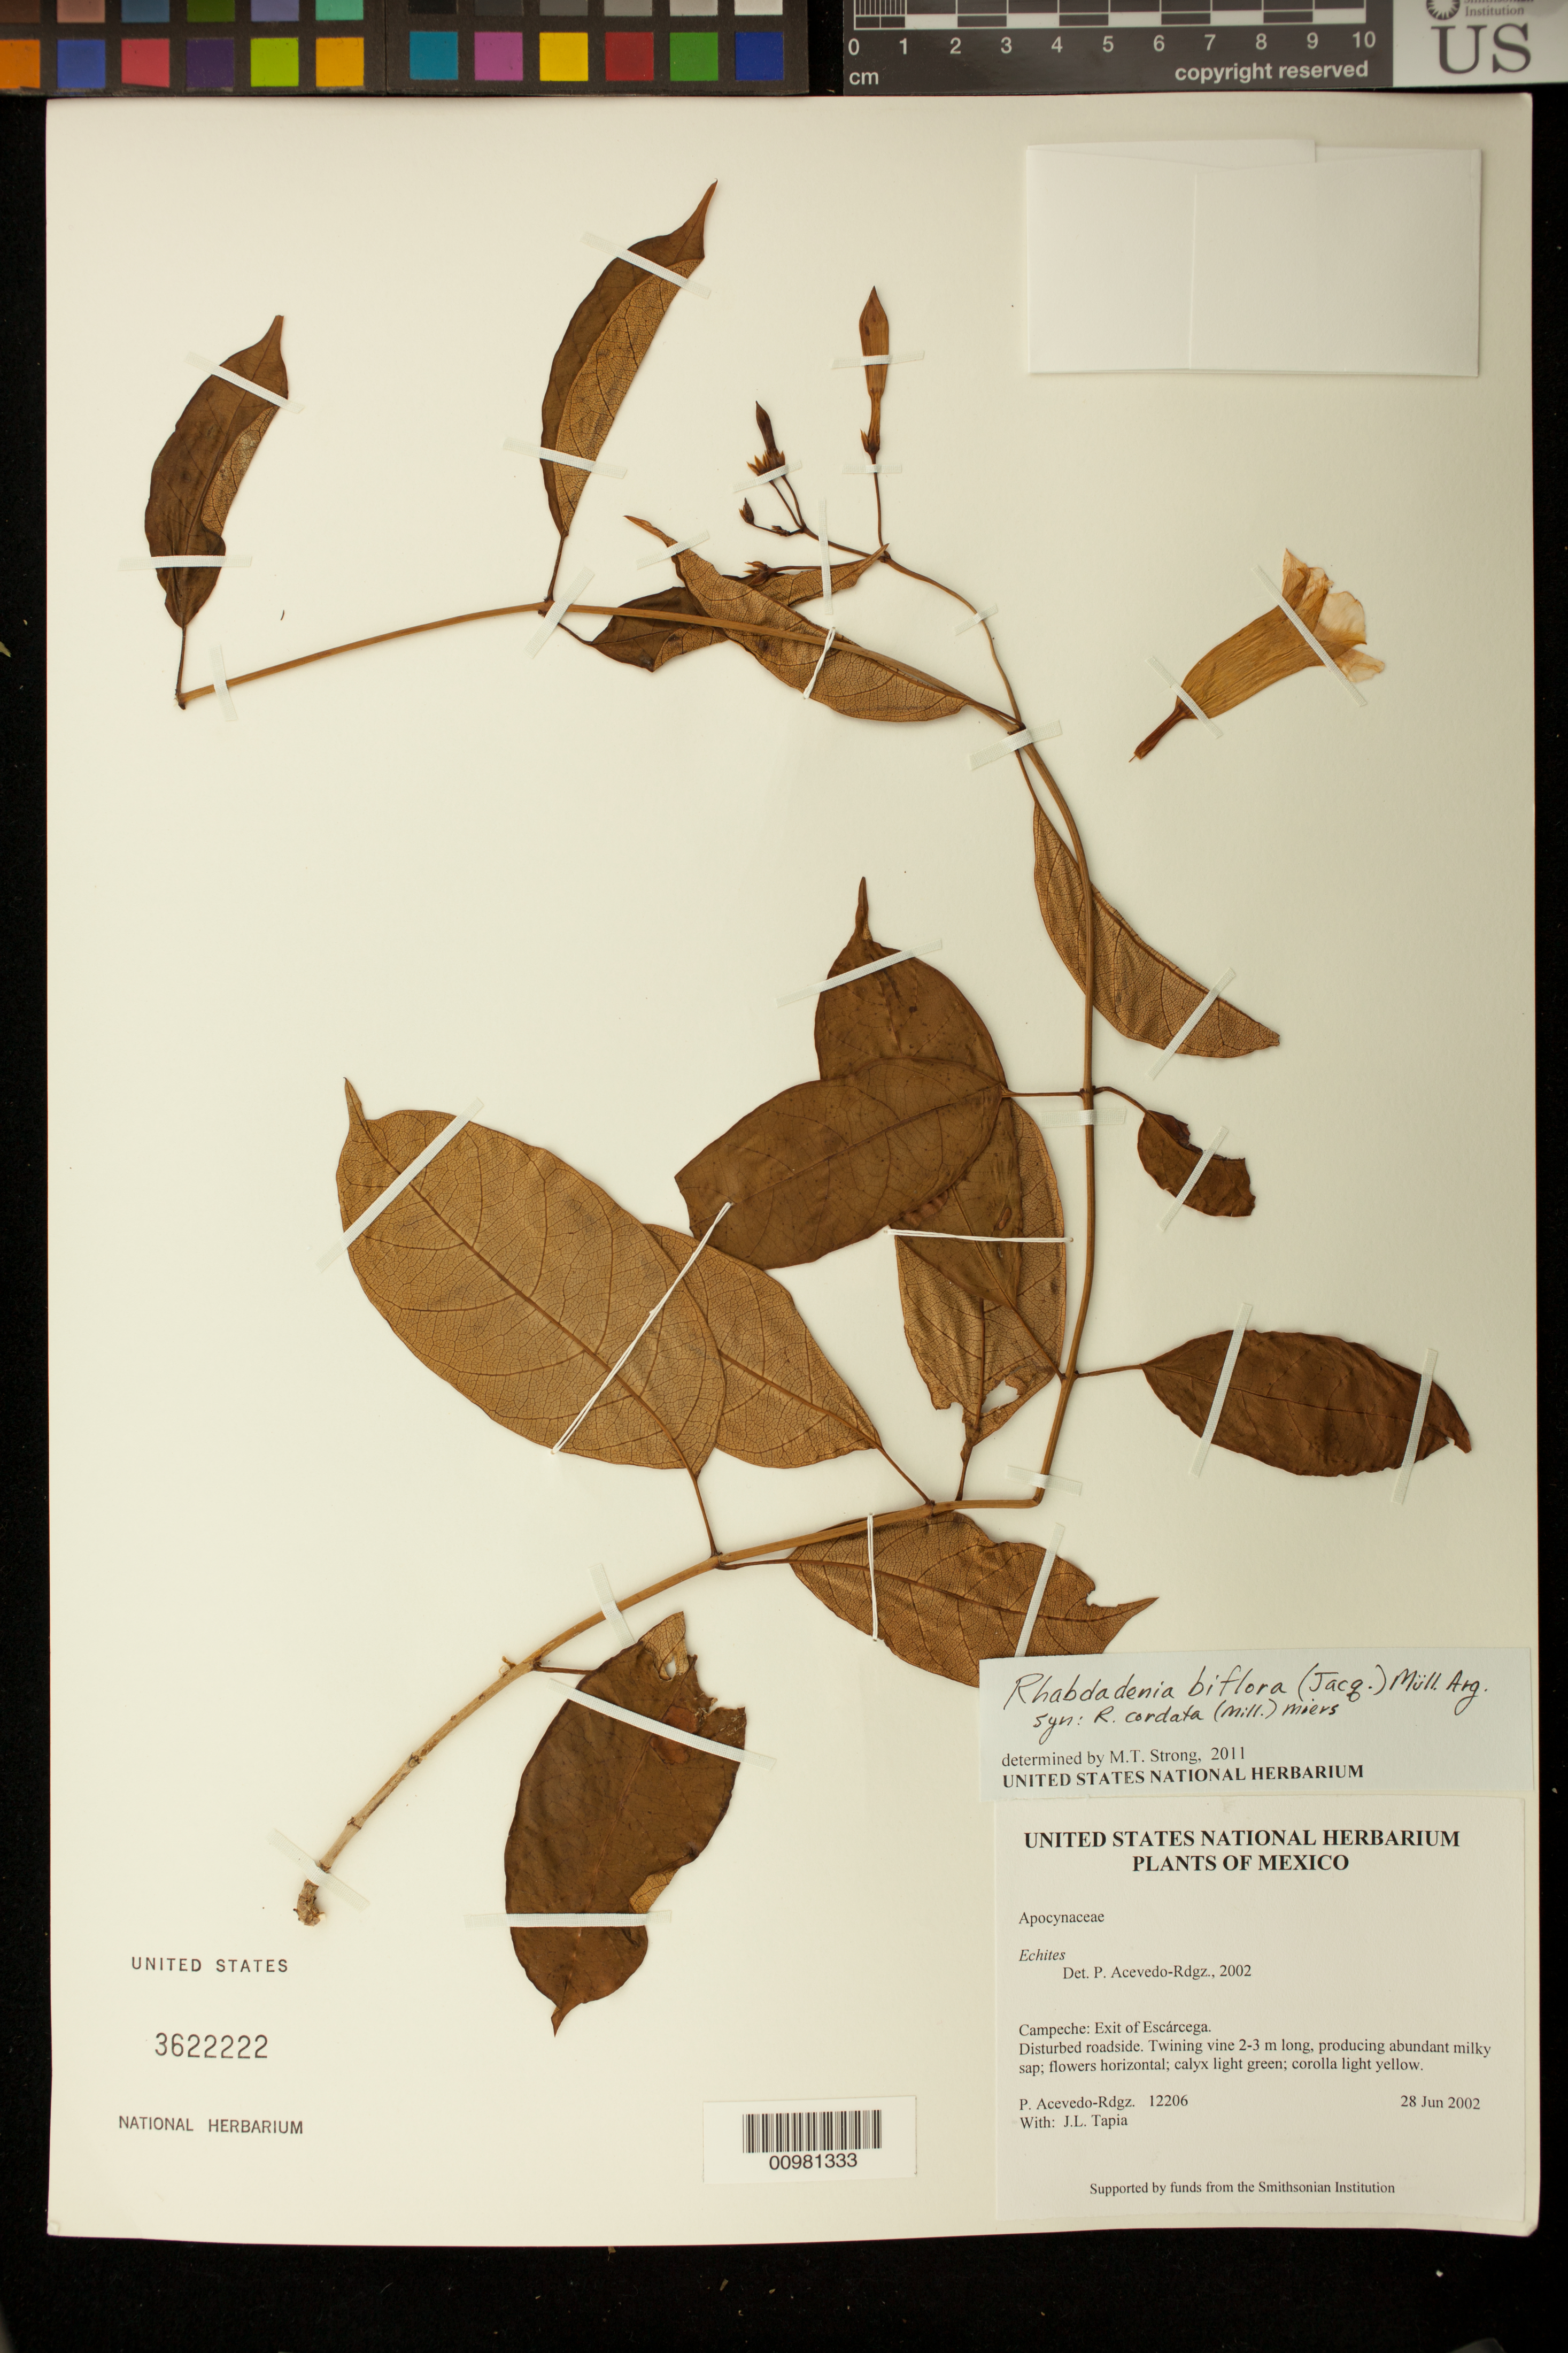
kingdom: Plantae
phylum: Tracheophyta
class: Magnoliopsida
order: Gentianales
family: Apocynaceae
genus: Rhabdadenia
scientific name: Rhabdadenia biflora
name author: (Jacq.) Müll. Arg.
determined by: Strong, M. T., (US), Smithsonian Institution - National Museum of Natural History (UNITED STATES)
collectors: P. Acevedo-Rodr. & J. L. Tapia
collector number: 12206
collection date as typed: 28 Jun 2002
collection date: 2002-06-28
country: Mexico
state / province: Campeche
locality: Campeche: Exit of Escárcega.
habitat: Disturbed roadside.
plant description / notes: US, NY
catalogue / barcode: US 3622222